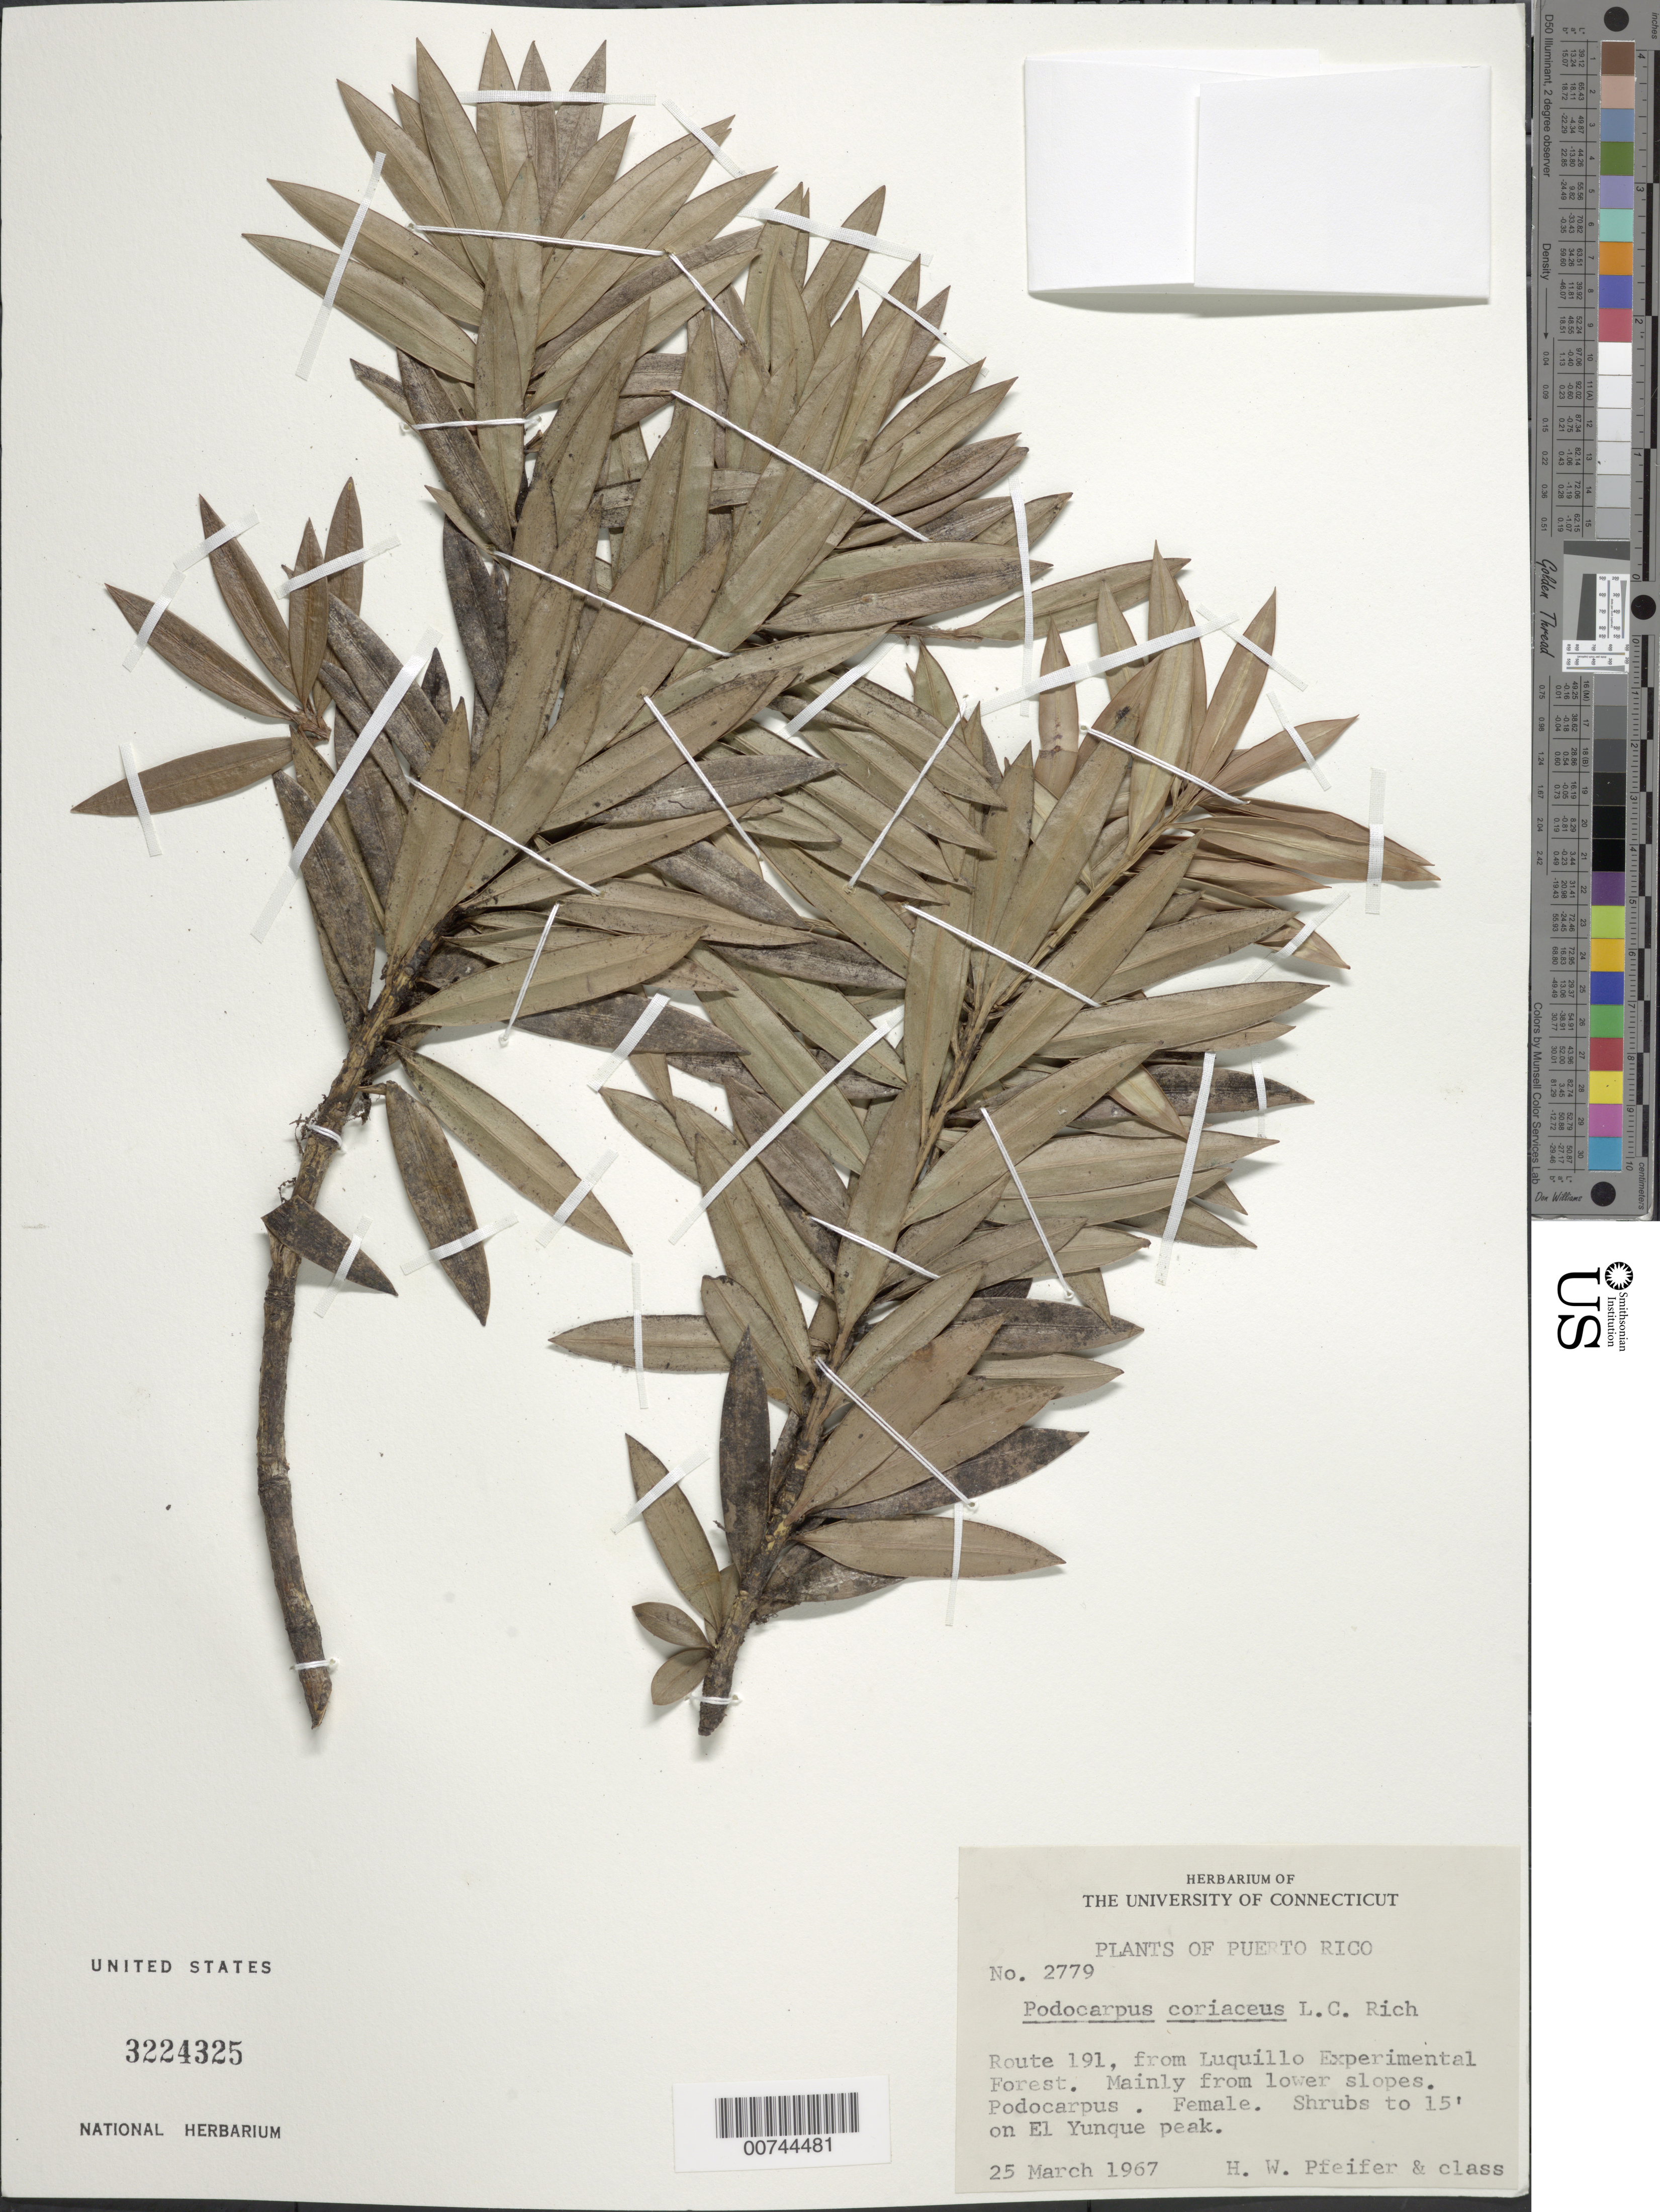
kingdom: Plantae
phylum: Tracheophyta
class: Pinopsida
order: Pinales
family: Podocarpaceae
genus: Podocarpus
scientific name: Podocarpus coriaceus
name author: Rich. & A. Rich.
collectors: H. W. Pfeifer & Class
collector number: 2779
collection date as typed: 25 Mar 1967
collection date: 1967-03-25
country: Puerto Rico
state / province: Río Grande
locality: Rt. 191, from Luquillo Experimental Forest, El Yunque peak, mainly from lower slopes.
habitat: Montane forest.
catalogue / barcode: US 3224325